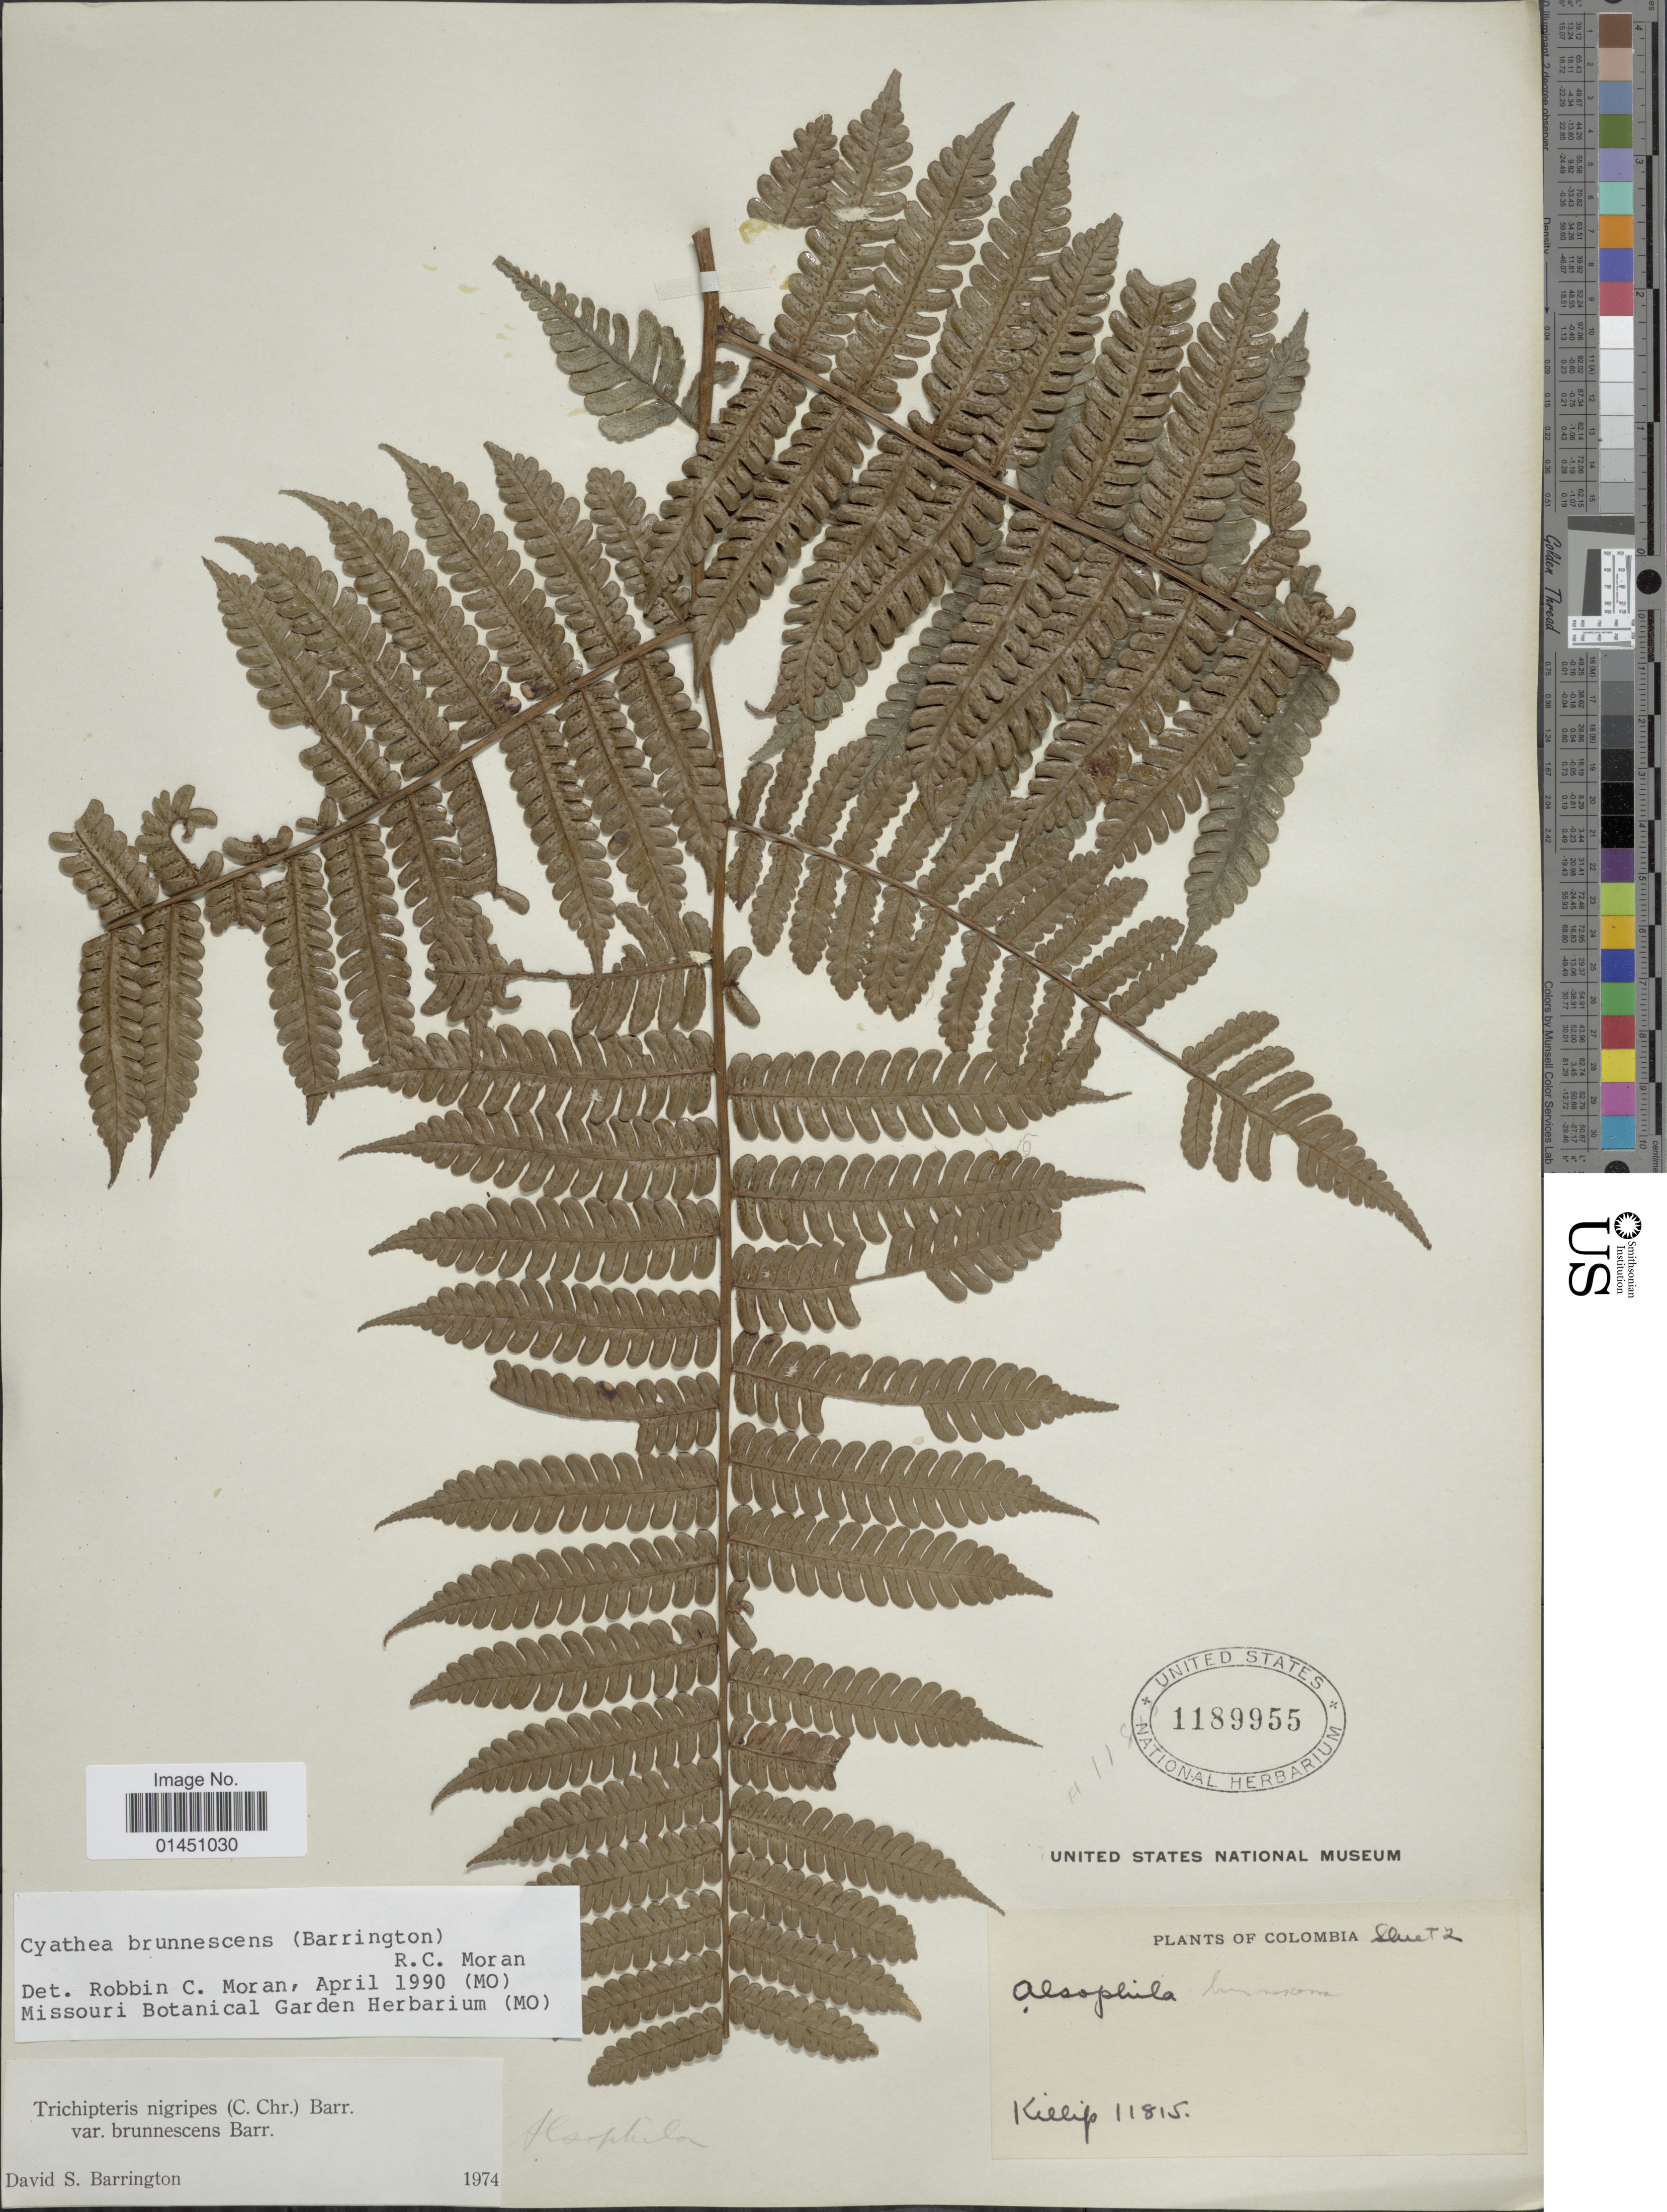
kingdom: Plantae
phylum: Tracheophyta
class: Polypodiopsida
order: Cyatheales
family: Cyatheaceae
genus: Cyathea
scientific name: Cyathea brunnescens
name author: (Barrington) R.C. Moran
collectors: E. P. Killip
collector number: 11815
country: Colombia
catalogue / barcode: US 1189955